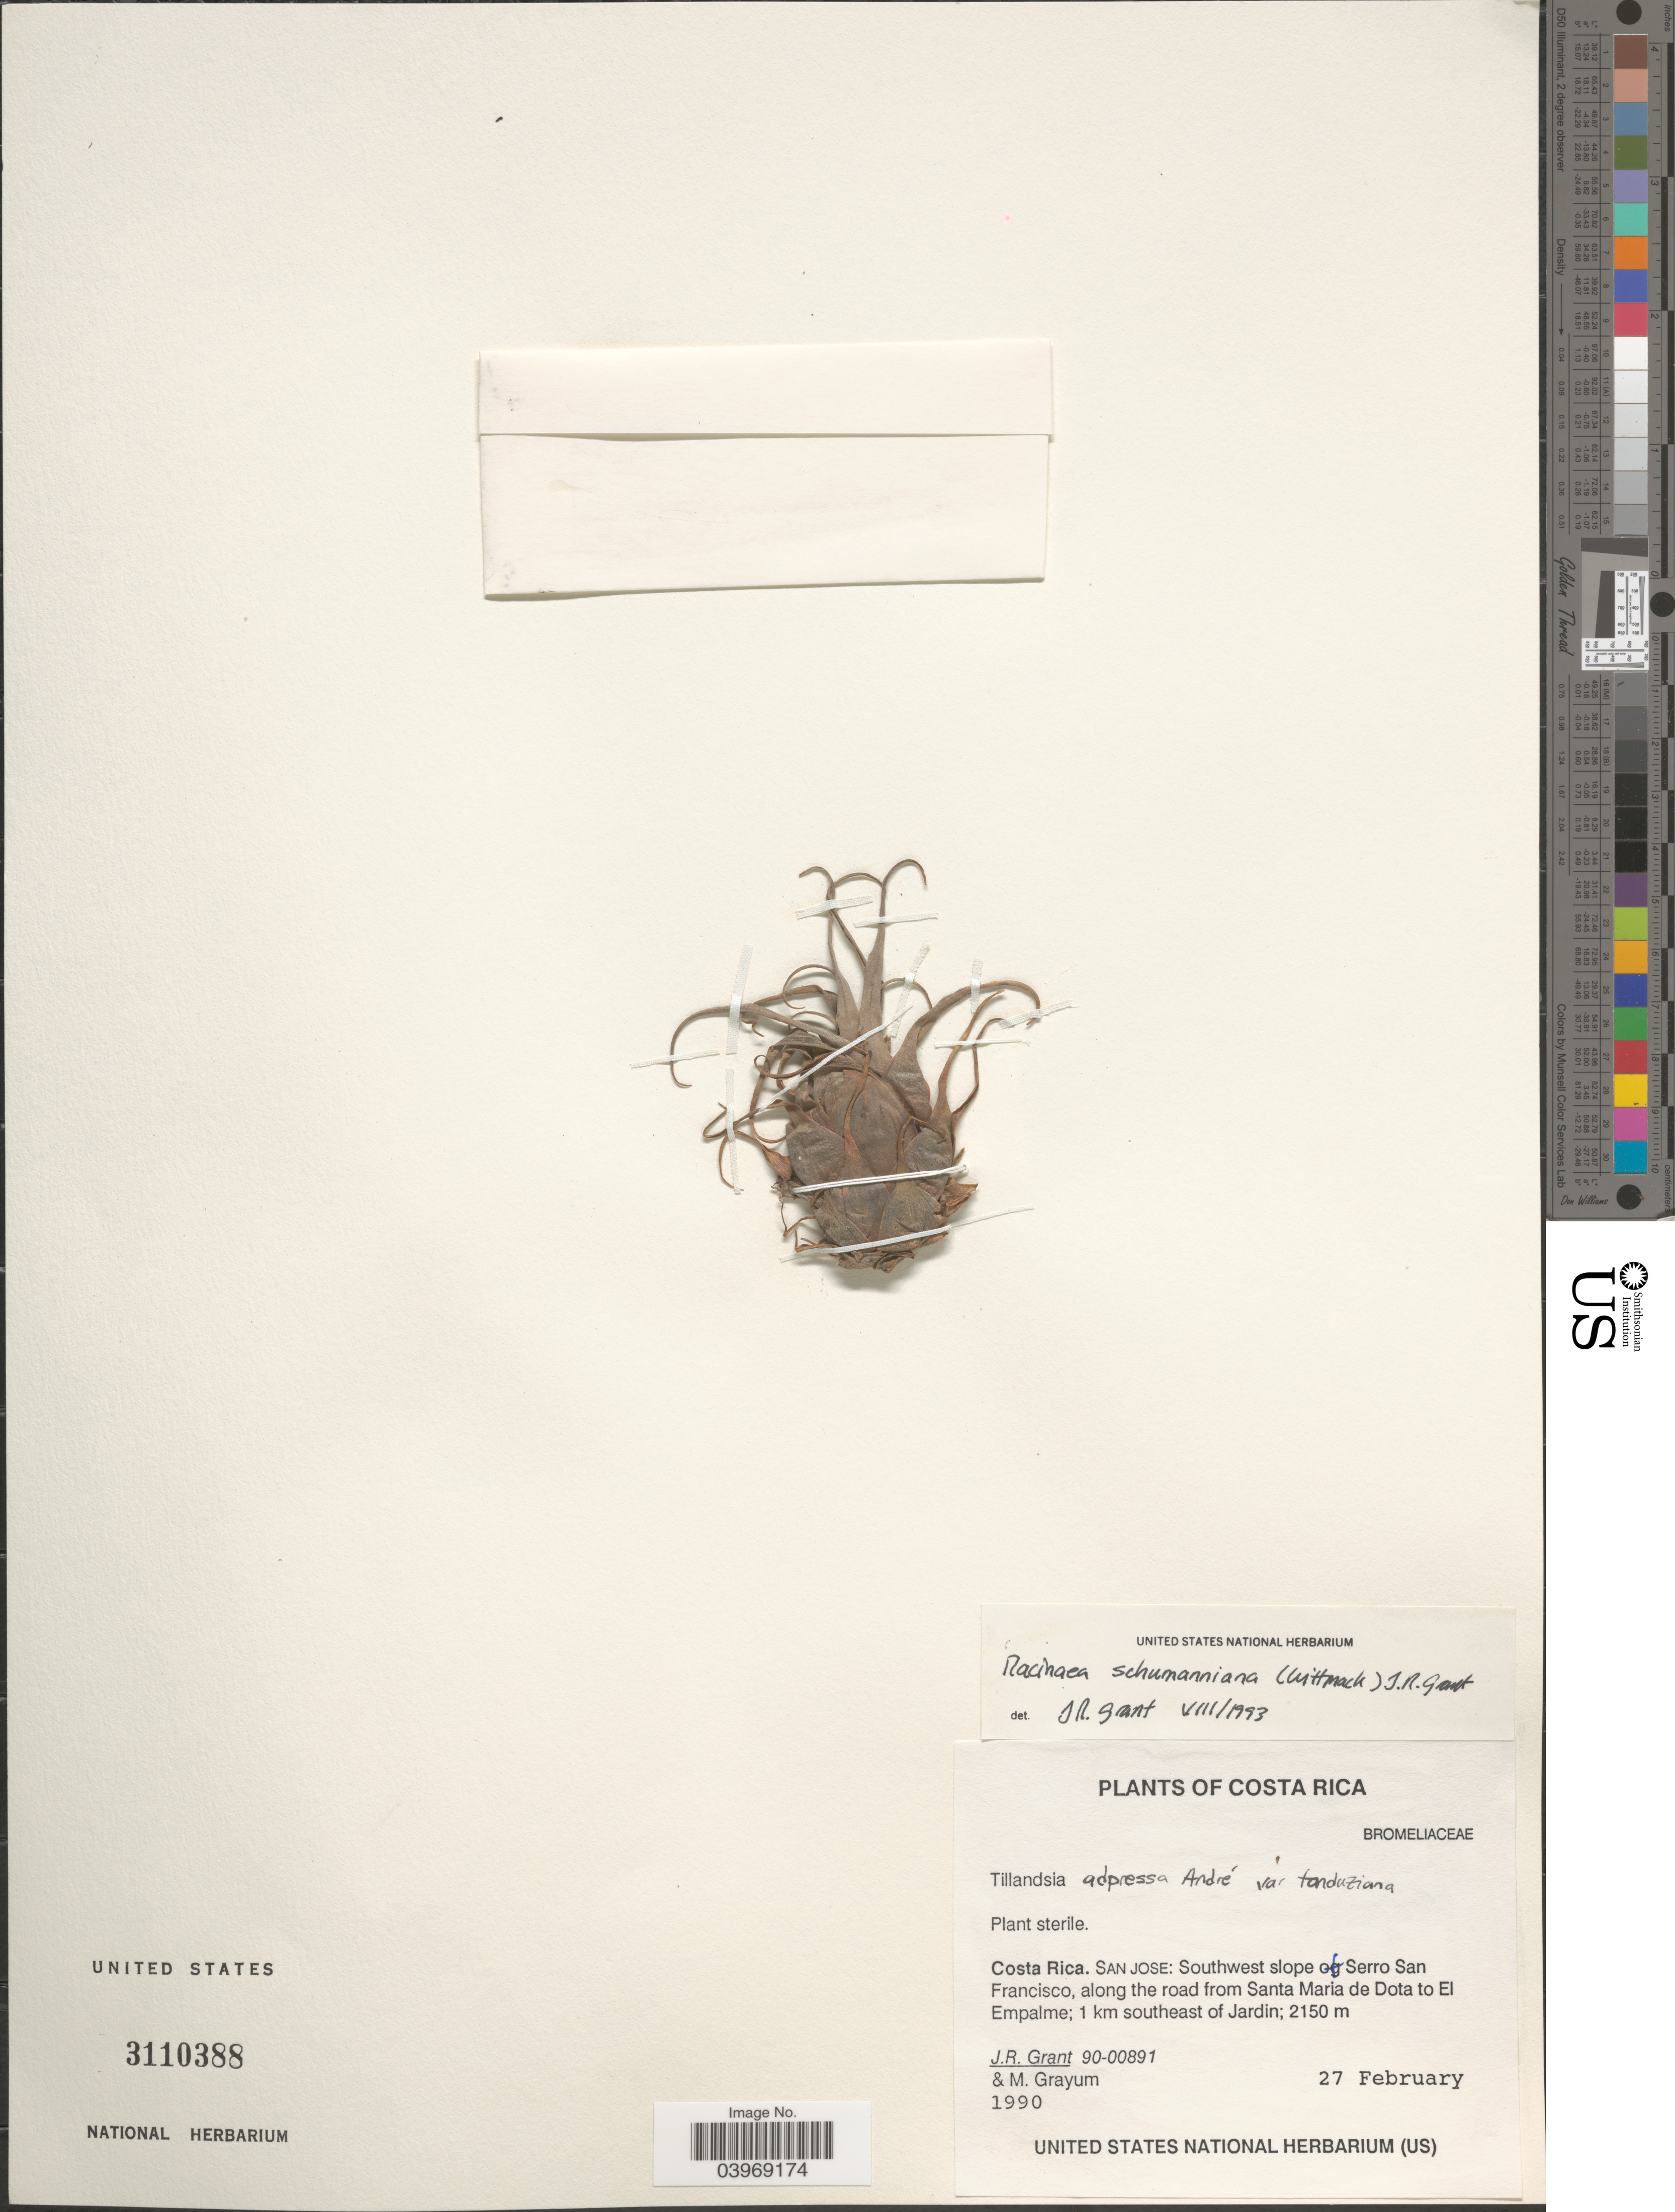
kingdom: Plantae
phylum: Tracheophyta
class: Liliopsida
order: Poales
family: Bromeliaceae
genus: Racinaea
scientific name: Racinaea schumanniana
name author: (Wittm.) J.R. Grant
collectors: J. Grant & M. H. Grayum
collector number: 90-00891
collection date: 1990-02-27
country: Costa Rica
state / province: San José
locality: Southwest slope of Serro San Francisco, along the road from Santa Maria de Dota to El Empalme, 1 km southeast of Jardin.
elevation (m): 2150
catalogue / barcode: US 3110388